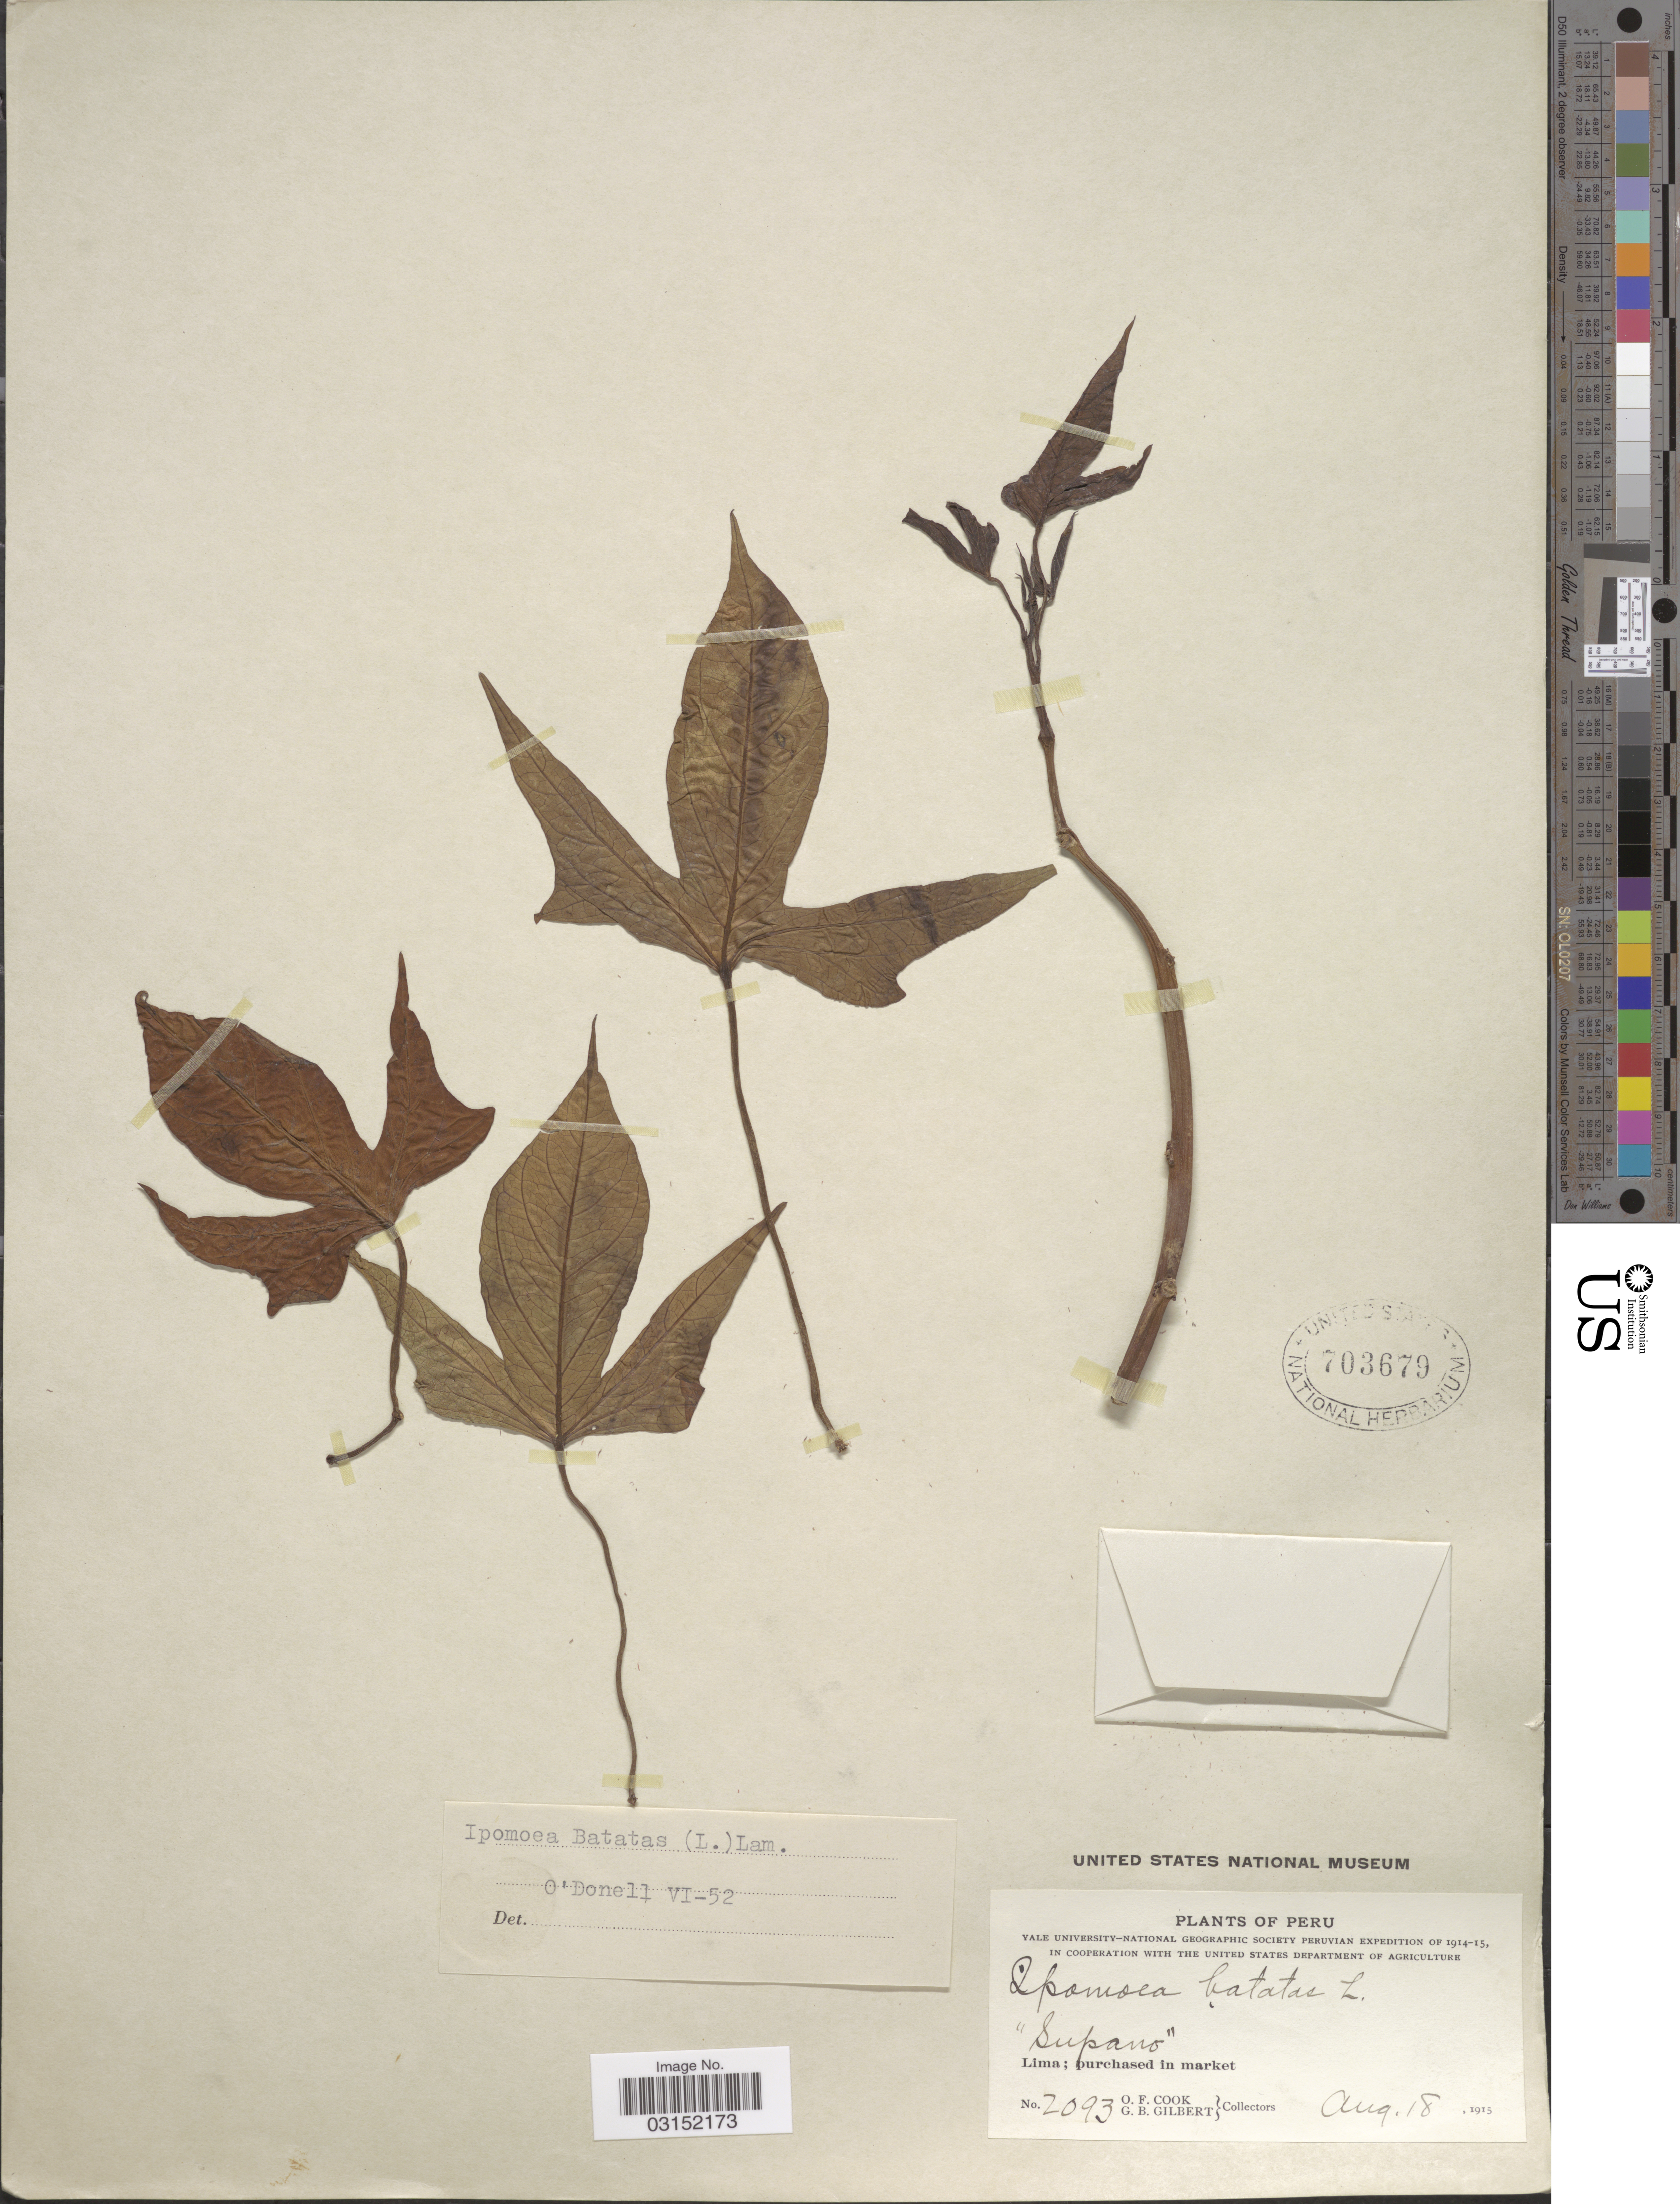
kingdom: Plantae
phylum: Tracheophyta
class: Magnoliopsida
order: Solanales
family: Convolvulaceae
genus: Ipomoea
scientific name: Ipomoea batatas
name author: (L.) Lam.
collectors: O. F. Cook & G. B. Gilbert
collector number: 2093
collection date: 1915-08-18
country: Peru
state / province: Lima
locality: Lima ; purchased in market.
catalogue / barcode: US 703679